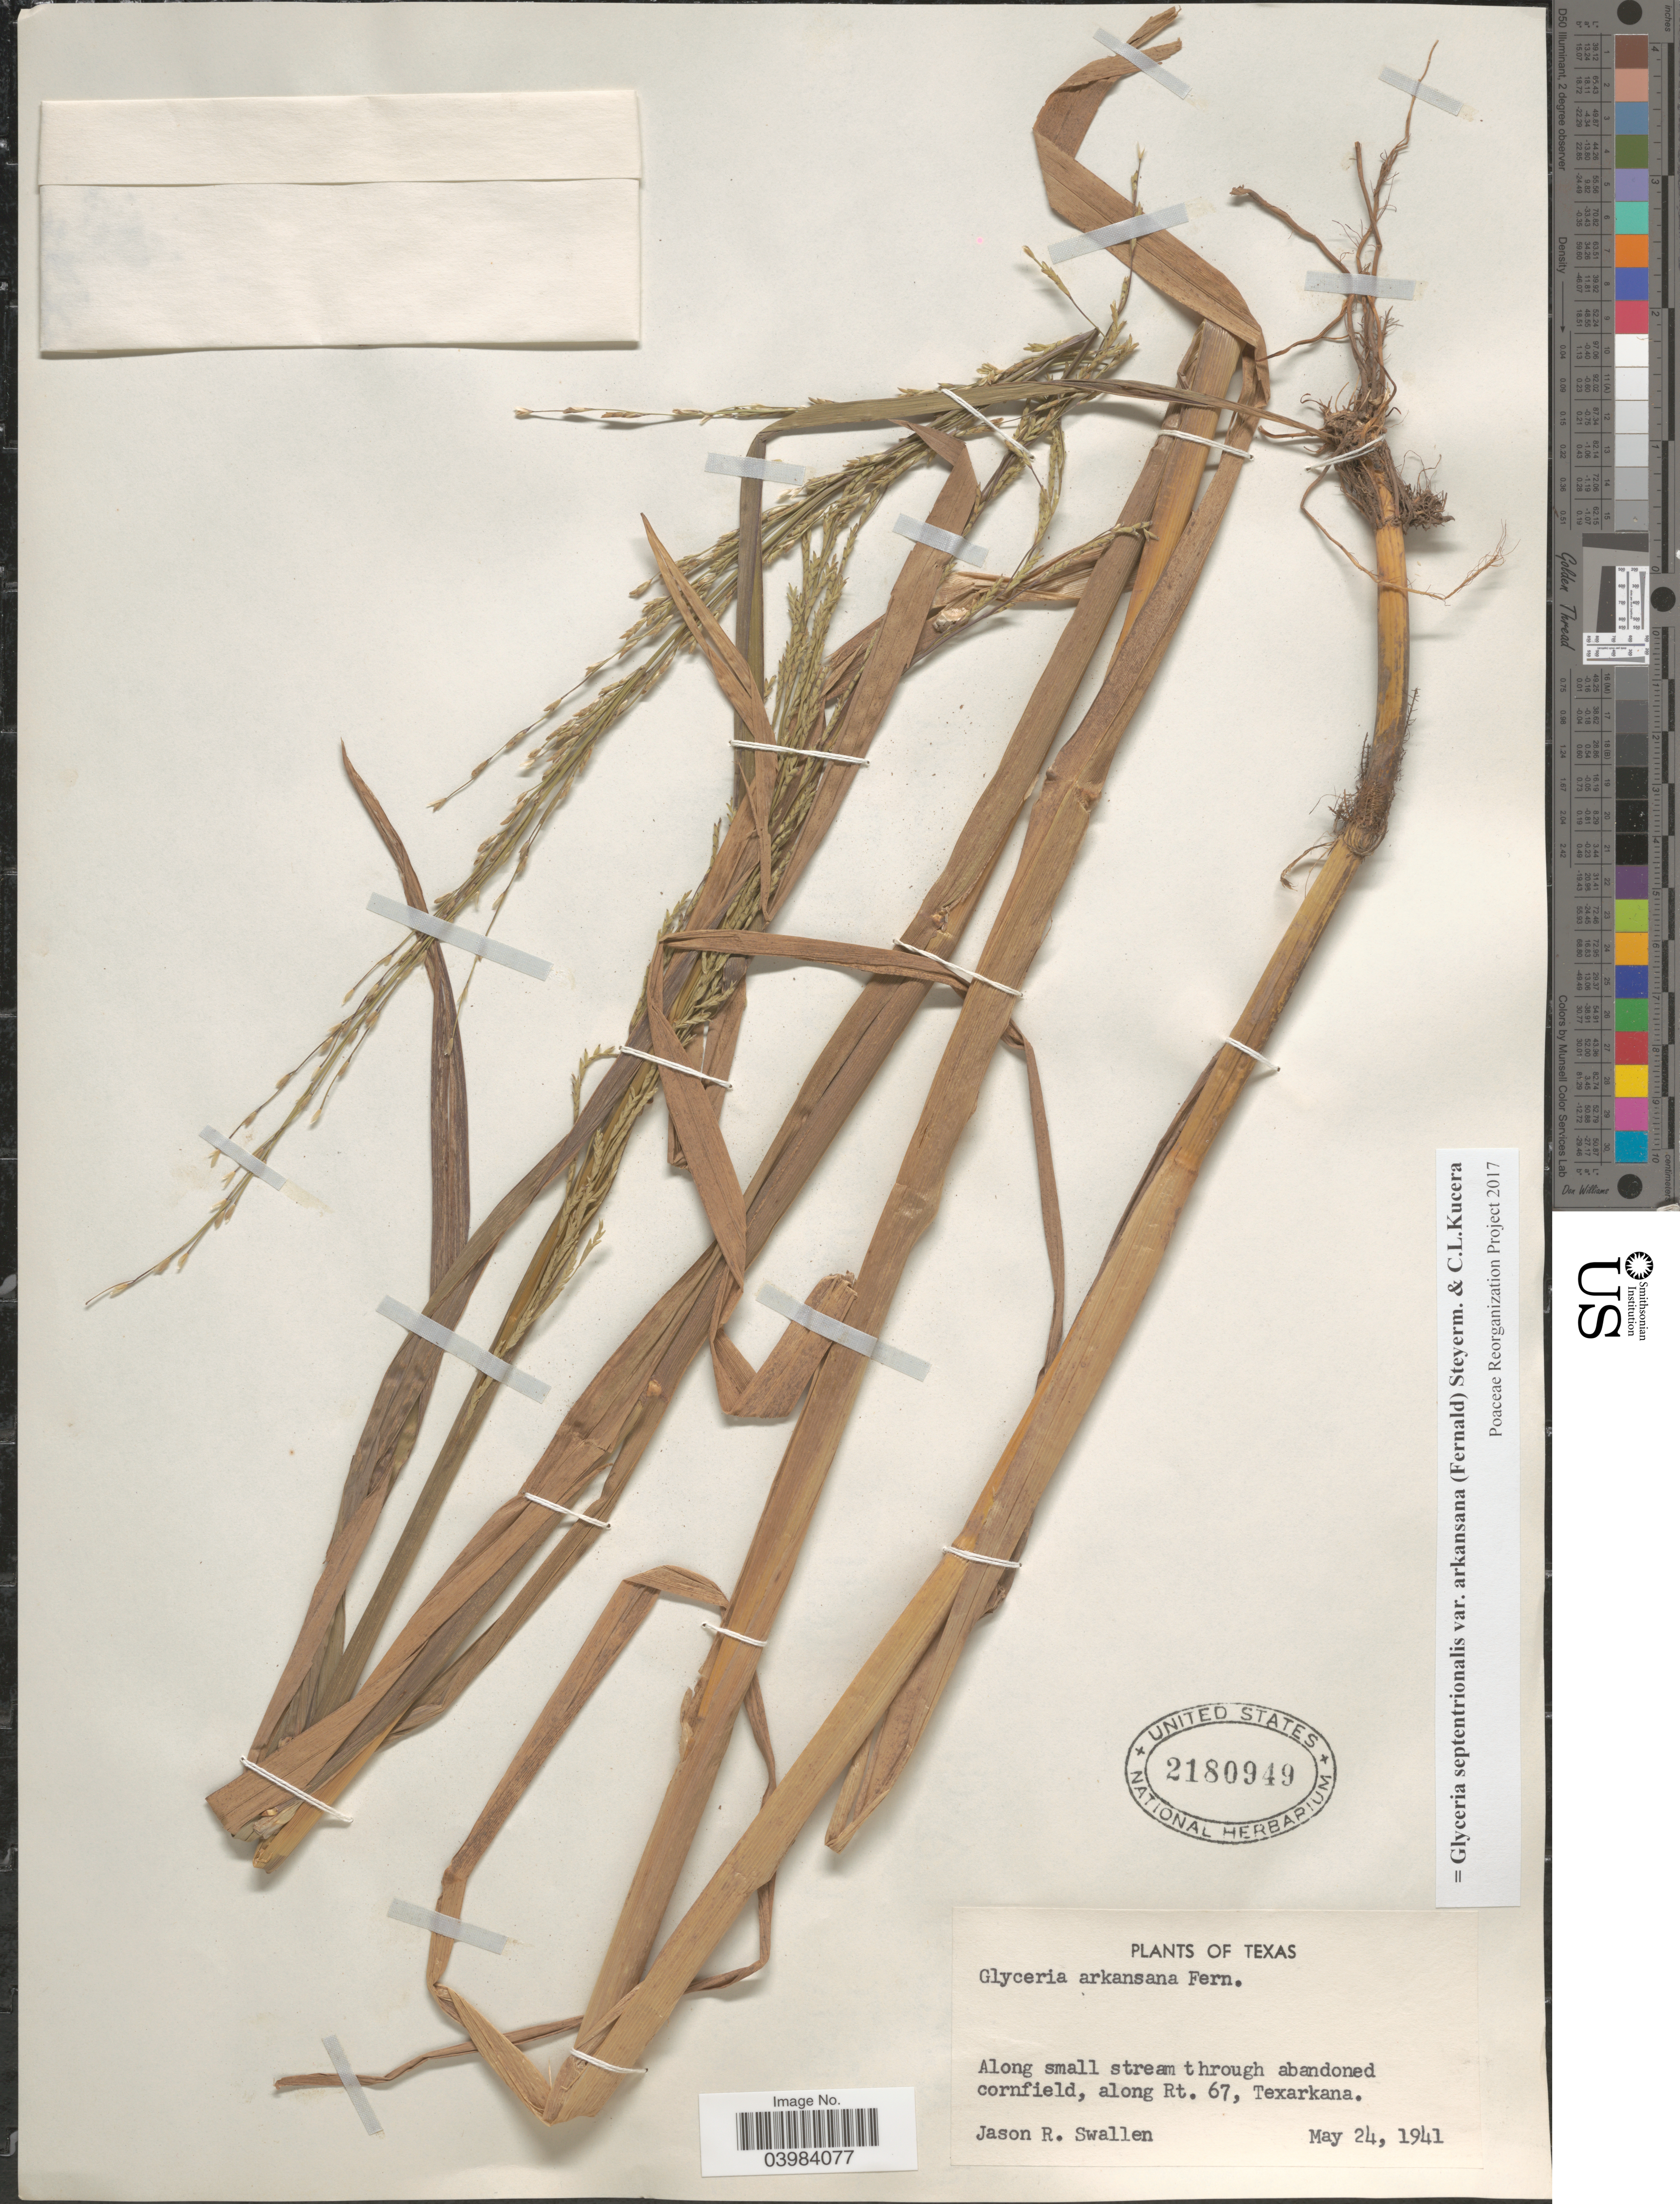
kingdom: Plantae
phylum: Tracheophyta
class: Liliopsida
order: Poales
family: Poaceae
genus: Glyceria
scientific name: Glyceria septentrionalis var. arkansana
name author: (Fernald) Steyerm. & Kucera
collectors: J. R. Swallen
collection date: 1941-05-24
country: United States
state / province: Texas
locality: Along small stream through abandoned cornfield, along Rt. 67, Texarkana.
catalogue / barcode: US 2180949